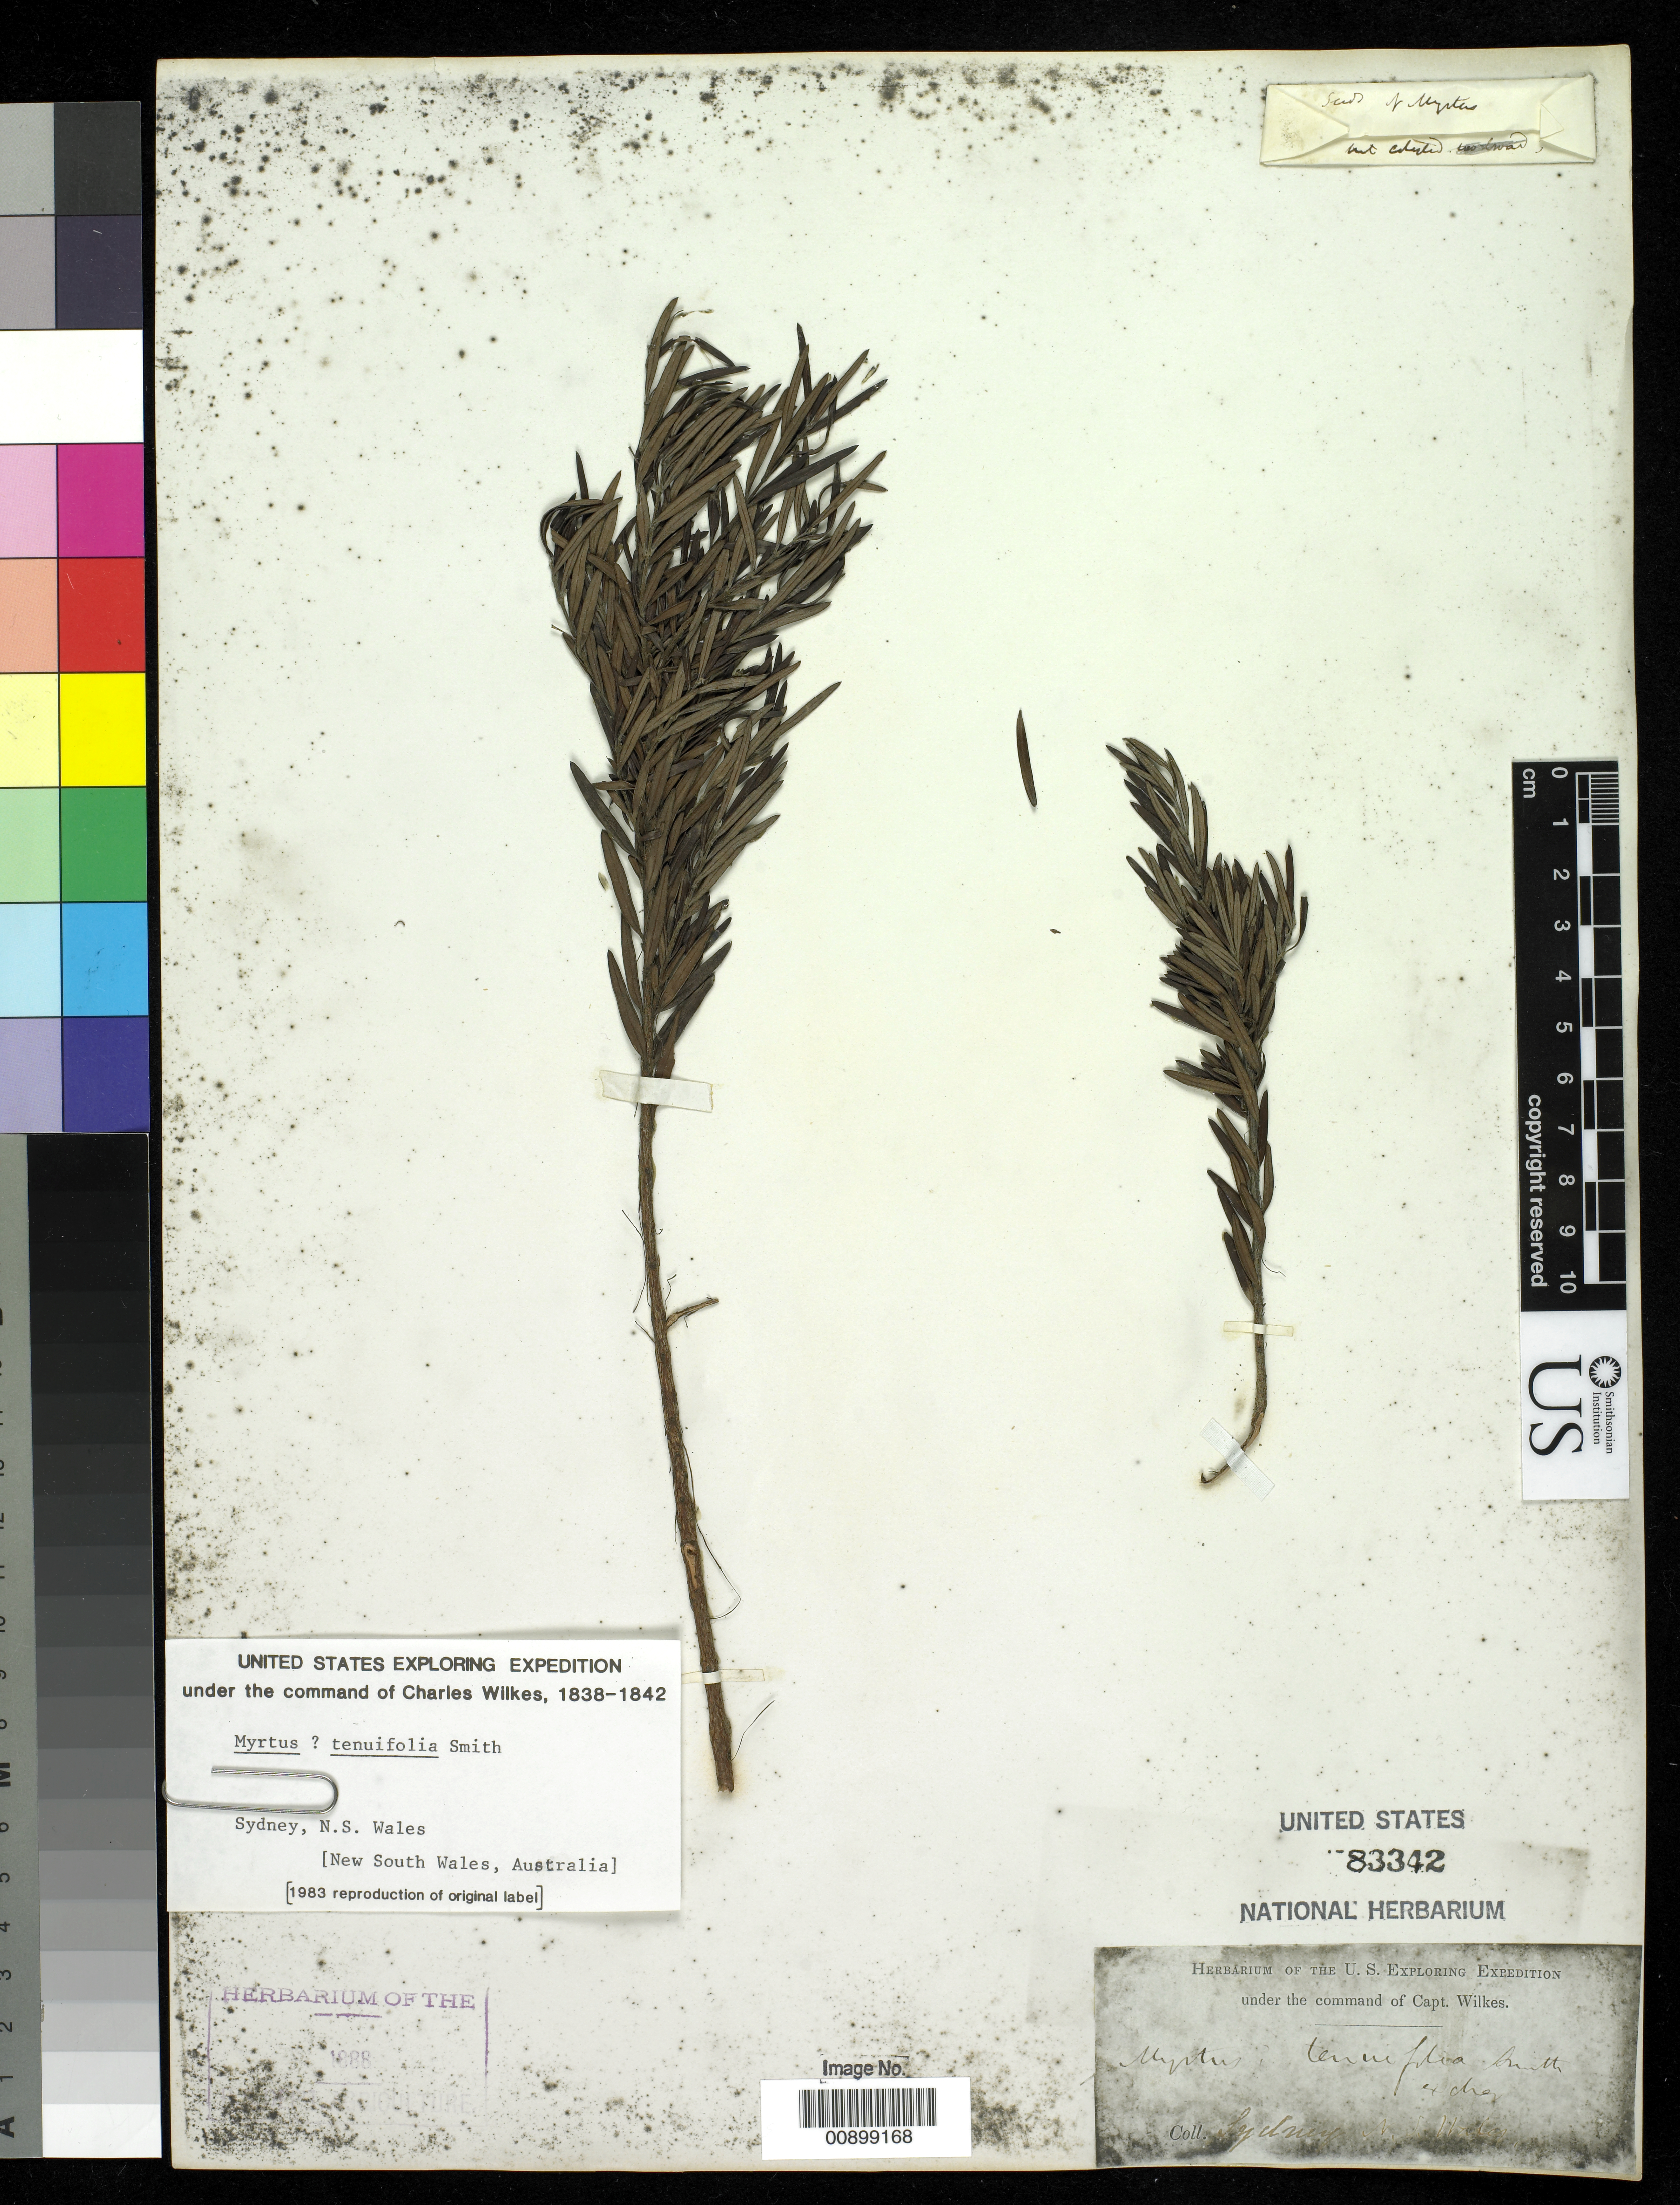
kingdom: Plantae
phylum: Tracheophyta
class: Magnoliopsida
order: Myrtales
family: Myrtaceae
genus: Austromyrtus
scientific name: Austromyrtus tenuifolia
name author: (Sm.) Burret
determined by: Strong, Mark T., (BOT), Smithsonian Institution - National Museum of Natural History (UNITED STATES)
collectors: Wilkes Explor. Exped.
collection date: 1838/1842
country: Australia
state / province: New South Wales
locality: Sydney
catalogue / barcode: US 83342